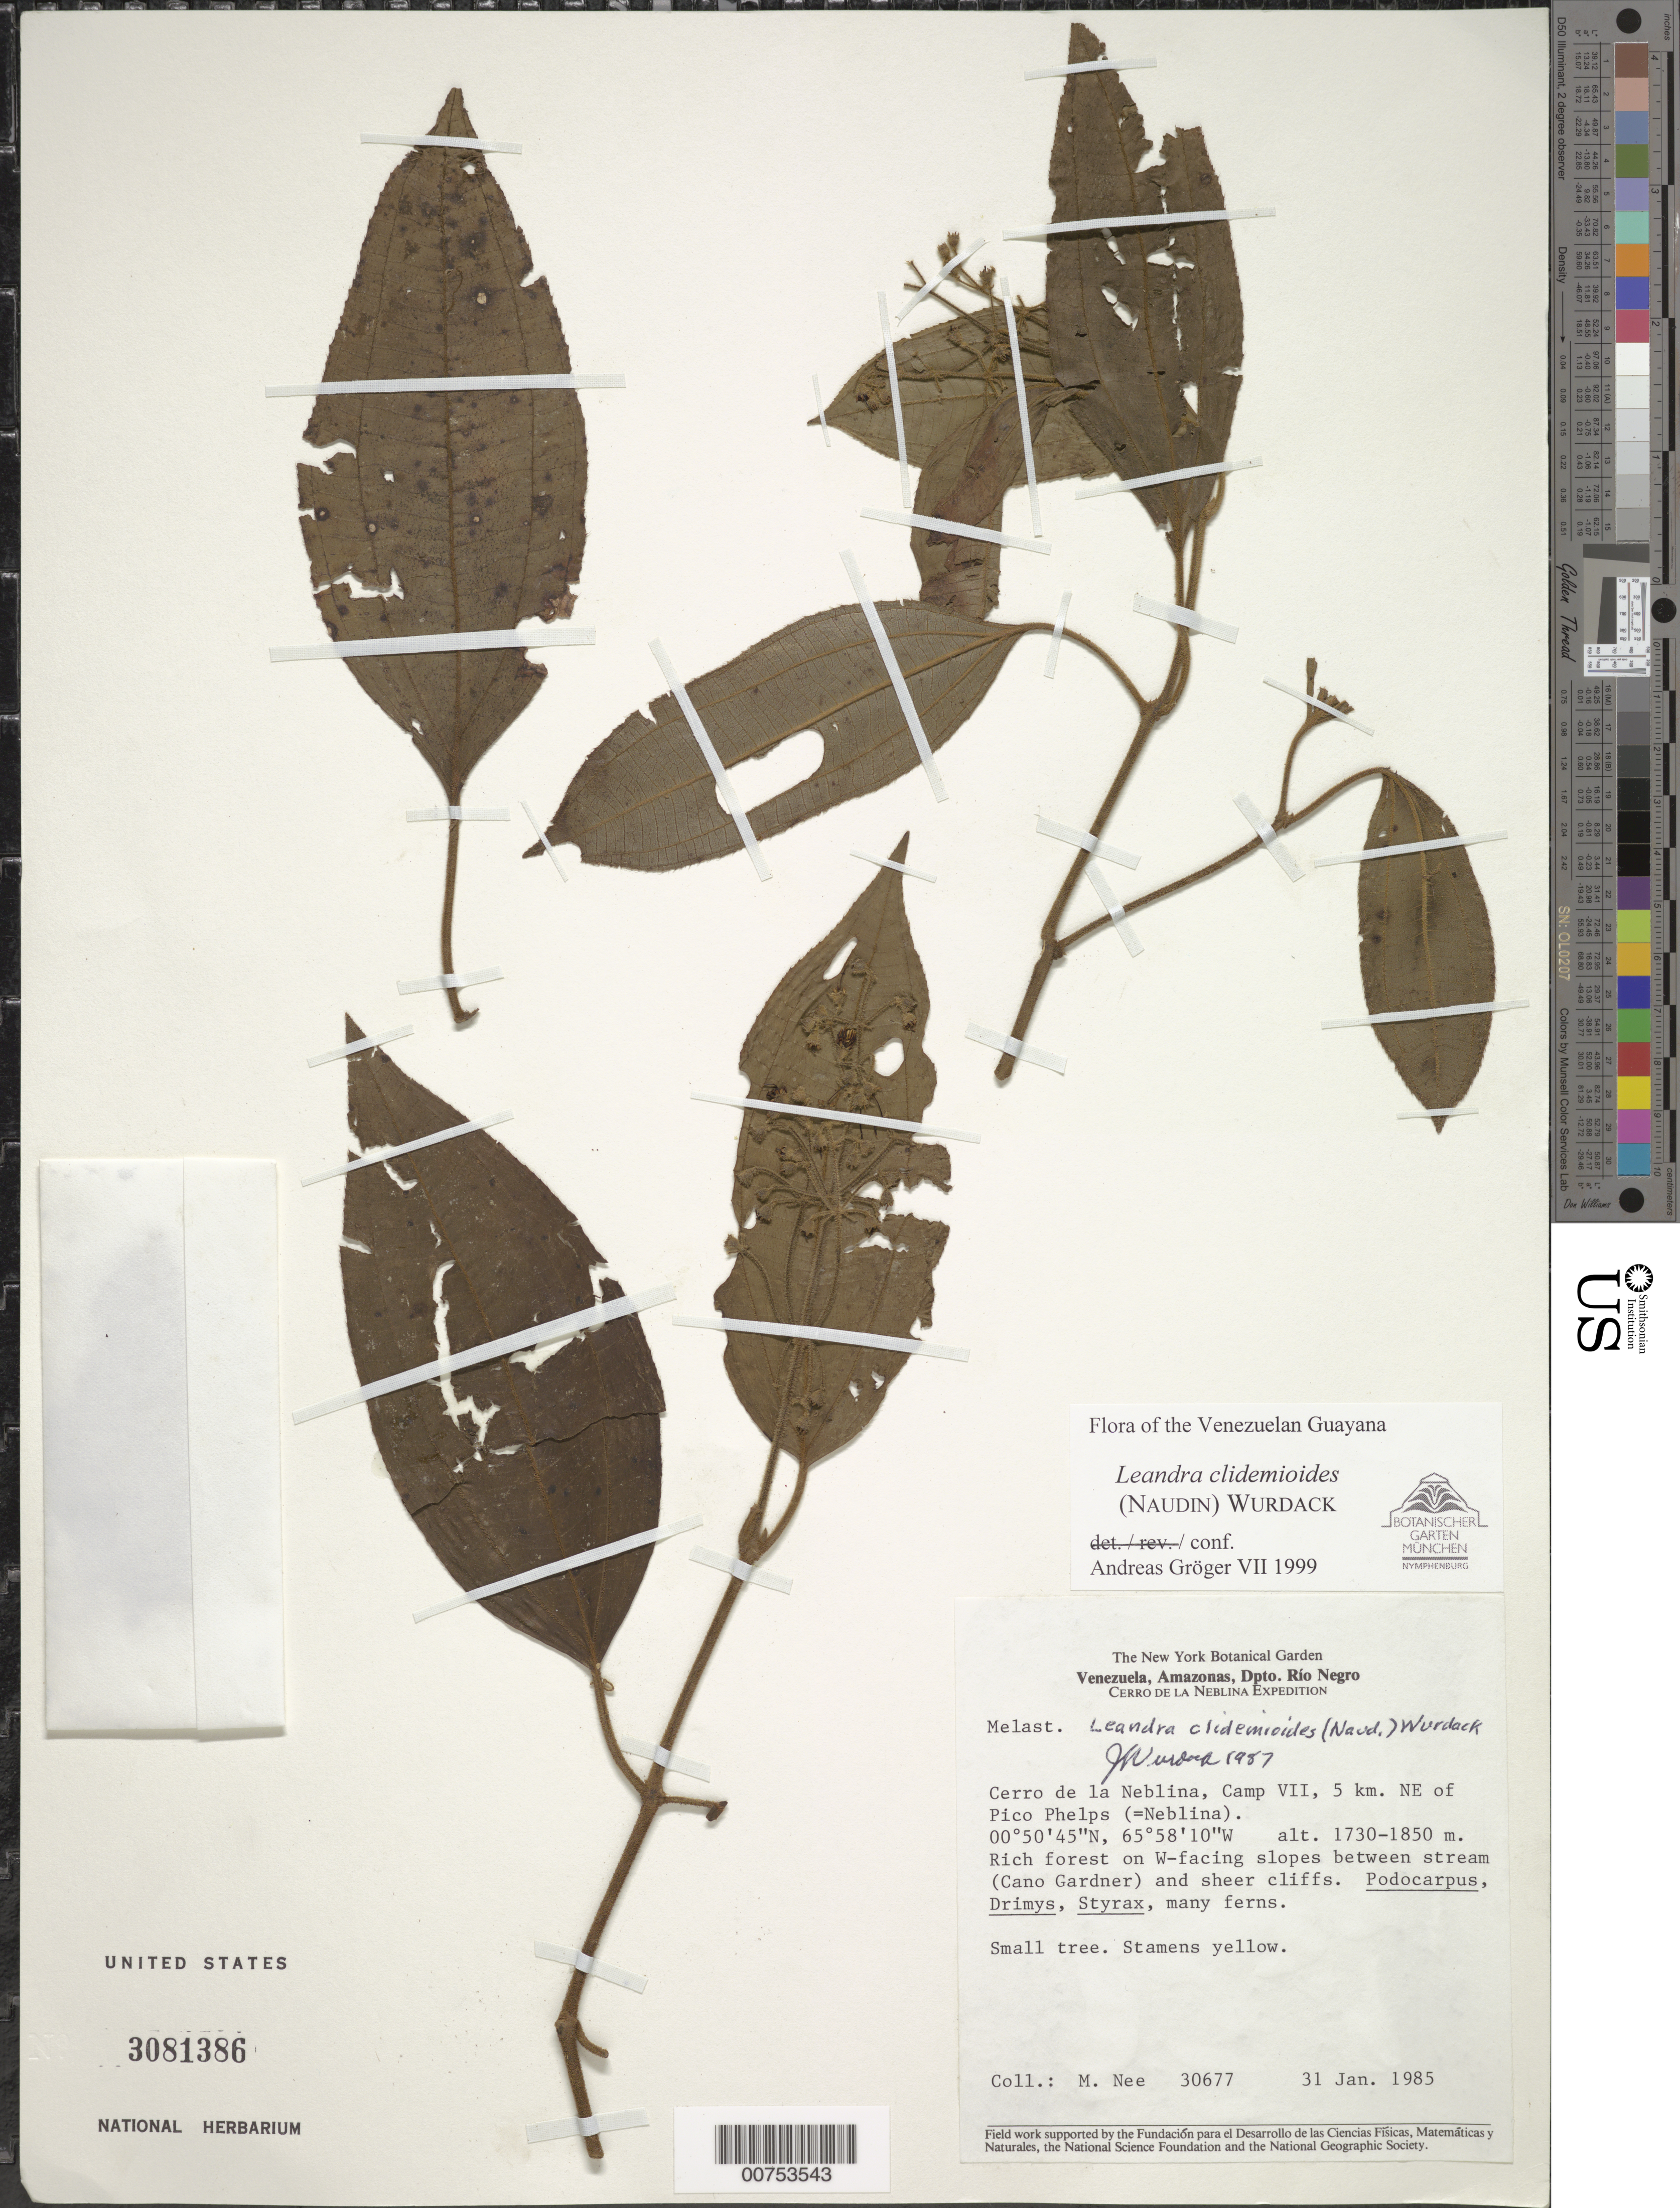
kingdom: Plantae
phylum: Tracheophyta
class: Magnoliopsida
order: Myrtales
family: Melastomataceae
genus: Leandra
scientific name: Leandra clidemioides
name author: (Naudin) Wurdack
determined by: Gröger, A.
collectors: M. Nee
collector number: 30677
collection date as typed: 31-Jan-85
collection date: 1985-01-31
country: Venezuela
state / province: Amazonas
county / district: Río Negro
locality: Cerro de la Neblina, Camp VII, 5 km NE of Pico Phelps (=Neblina)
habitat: Rich forest, W facing slopes betw stream and sheer cliffs, Podocarpus, Drimys, Styrax, many ferns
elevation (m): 1730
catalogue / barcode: US 3081386